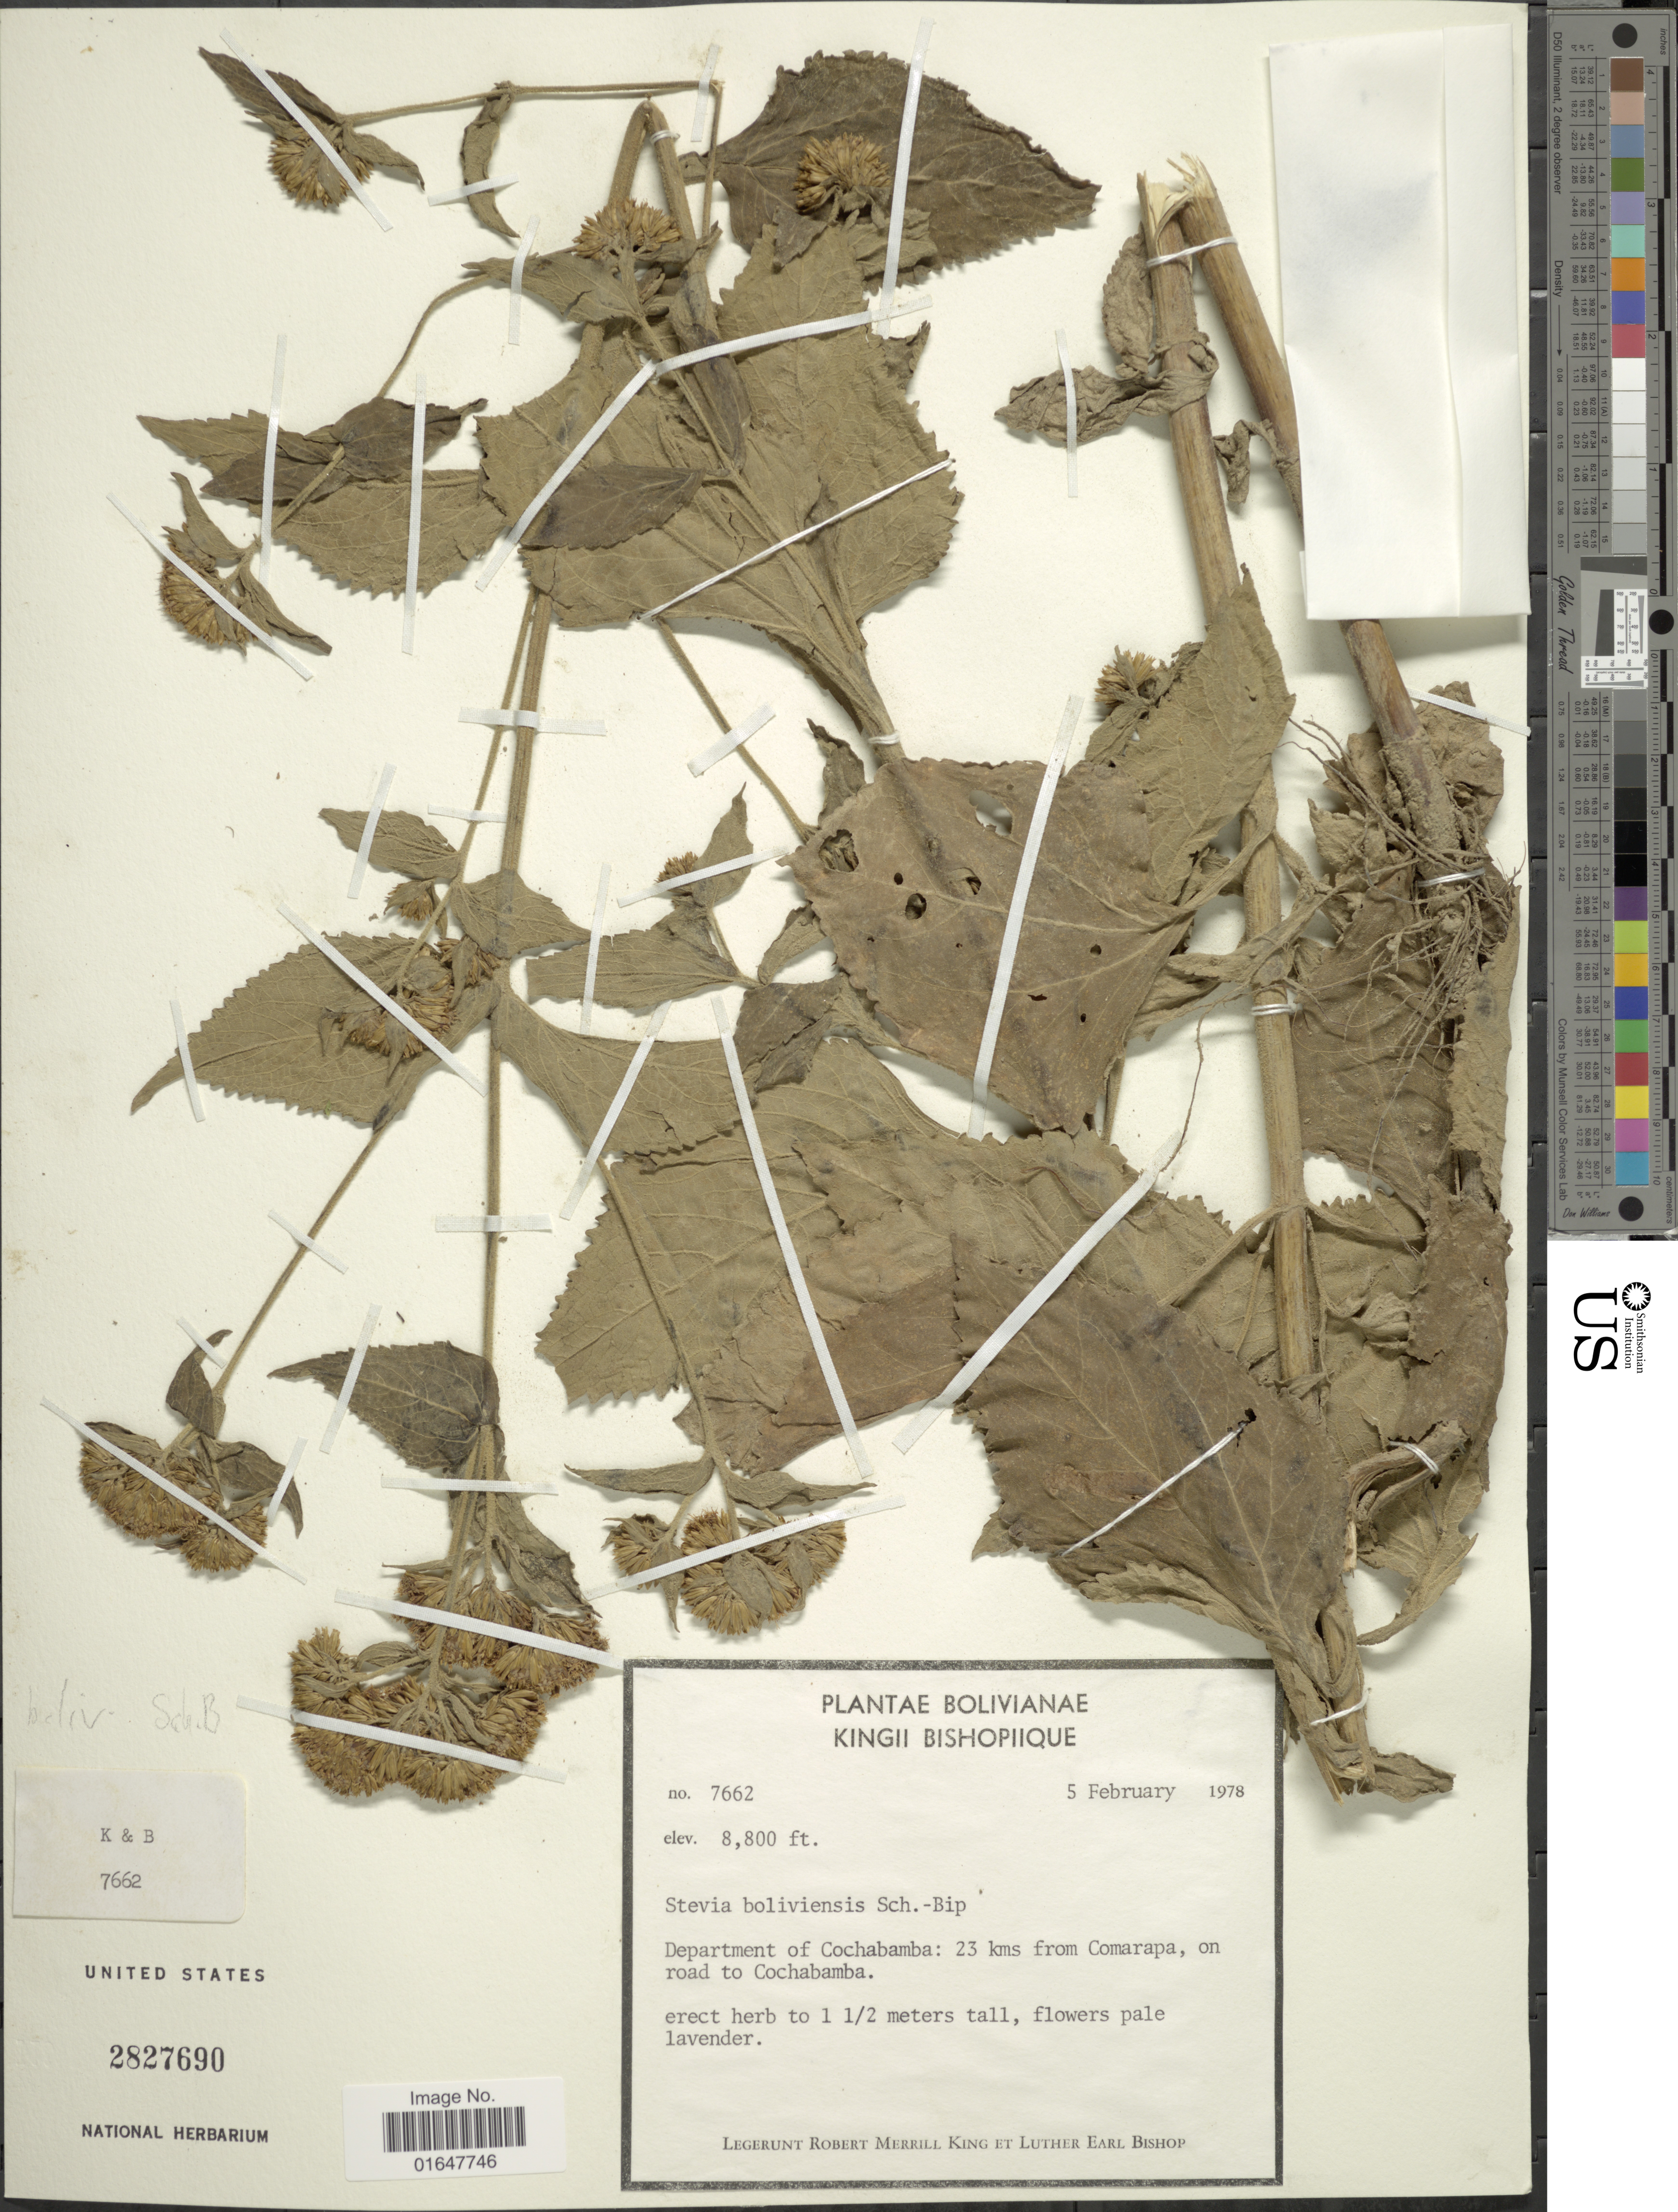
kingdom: Plantae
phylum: Tracheophyta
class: Magnoliopsida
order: Asterales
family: Asteraceae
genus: Stevia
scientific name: Stevia boliviensis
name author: Sch. Bip. ex Rusby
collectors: R. M. King & L. E. Bishop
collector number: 7662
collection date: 1978-02-05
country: Bolivia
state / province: Cochabamba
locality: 23 kms from Coamrapa, on road to Cochabamba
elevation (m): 2682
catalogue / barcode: US 2827690